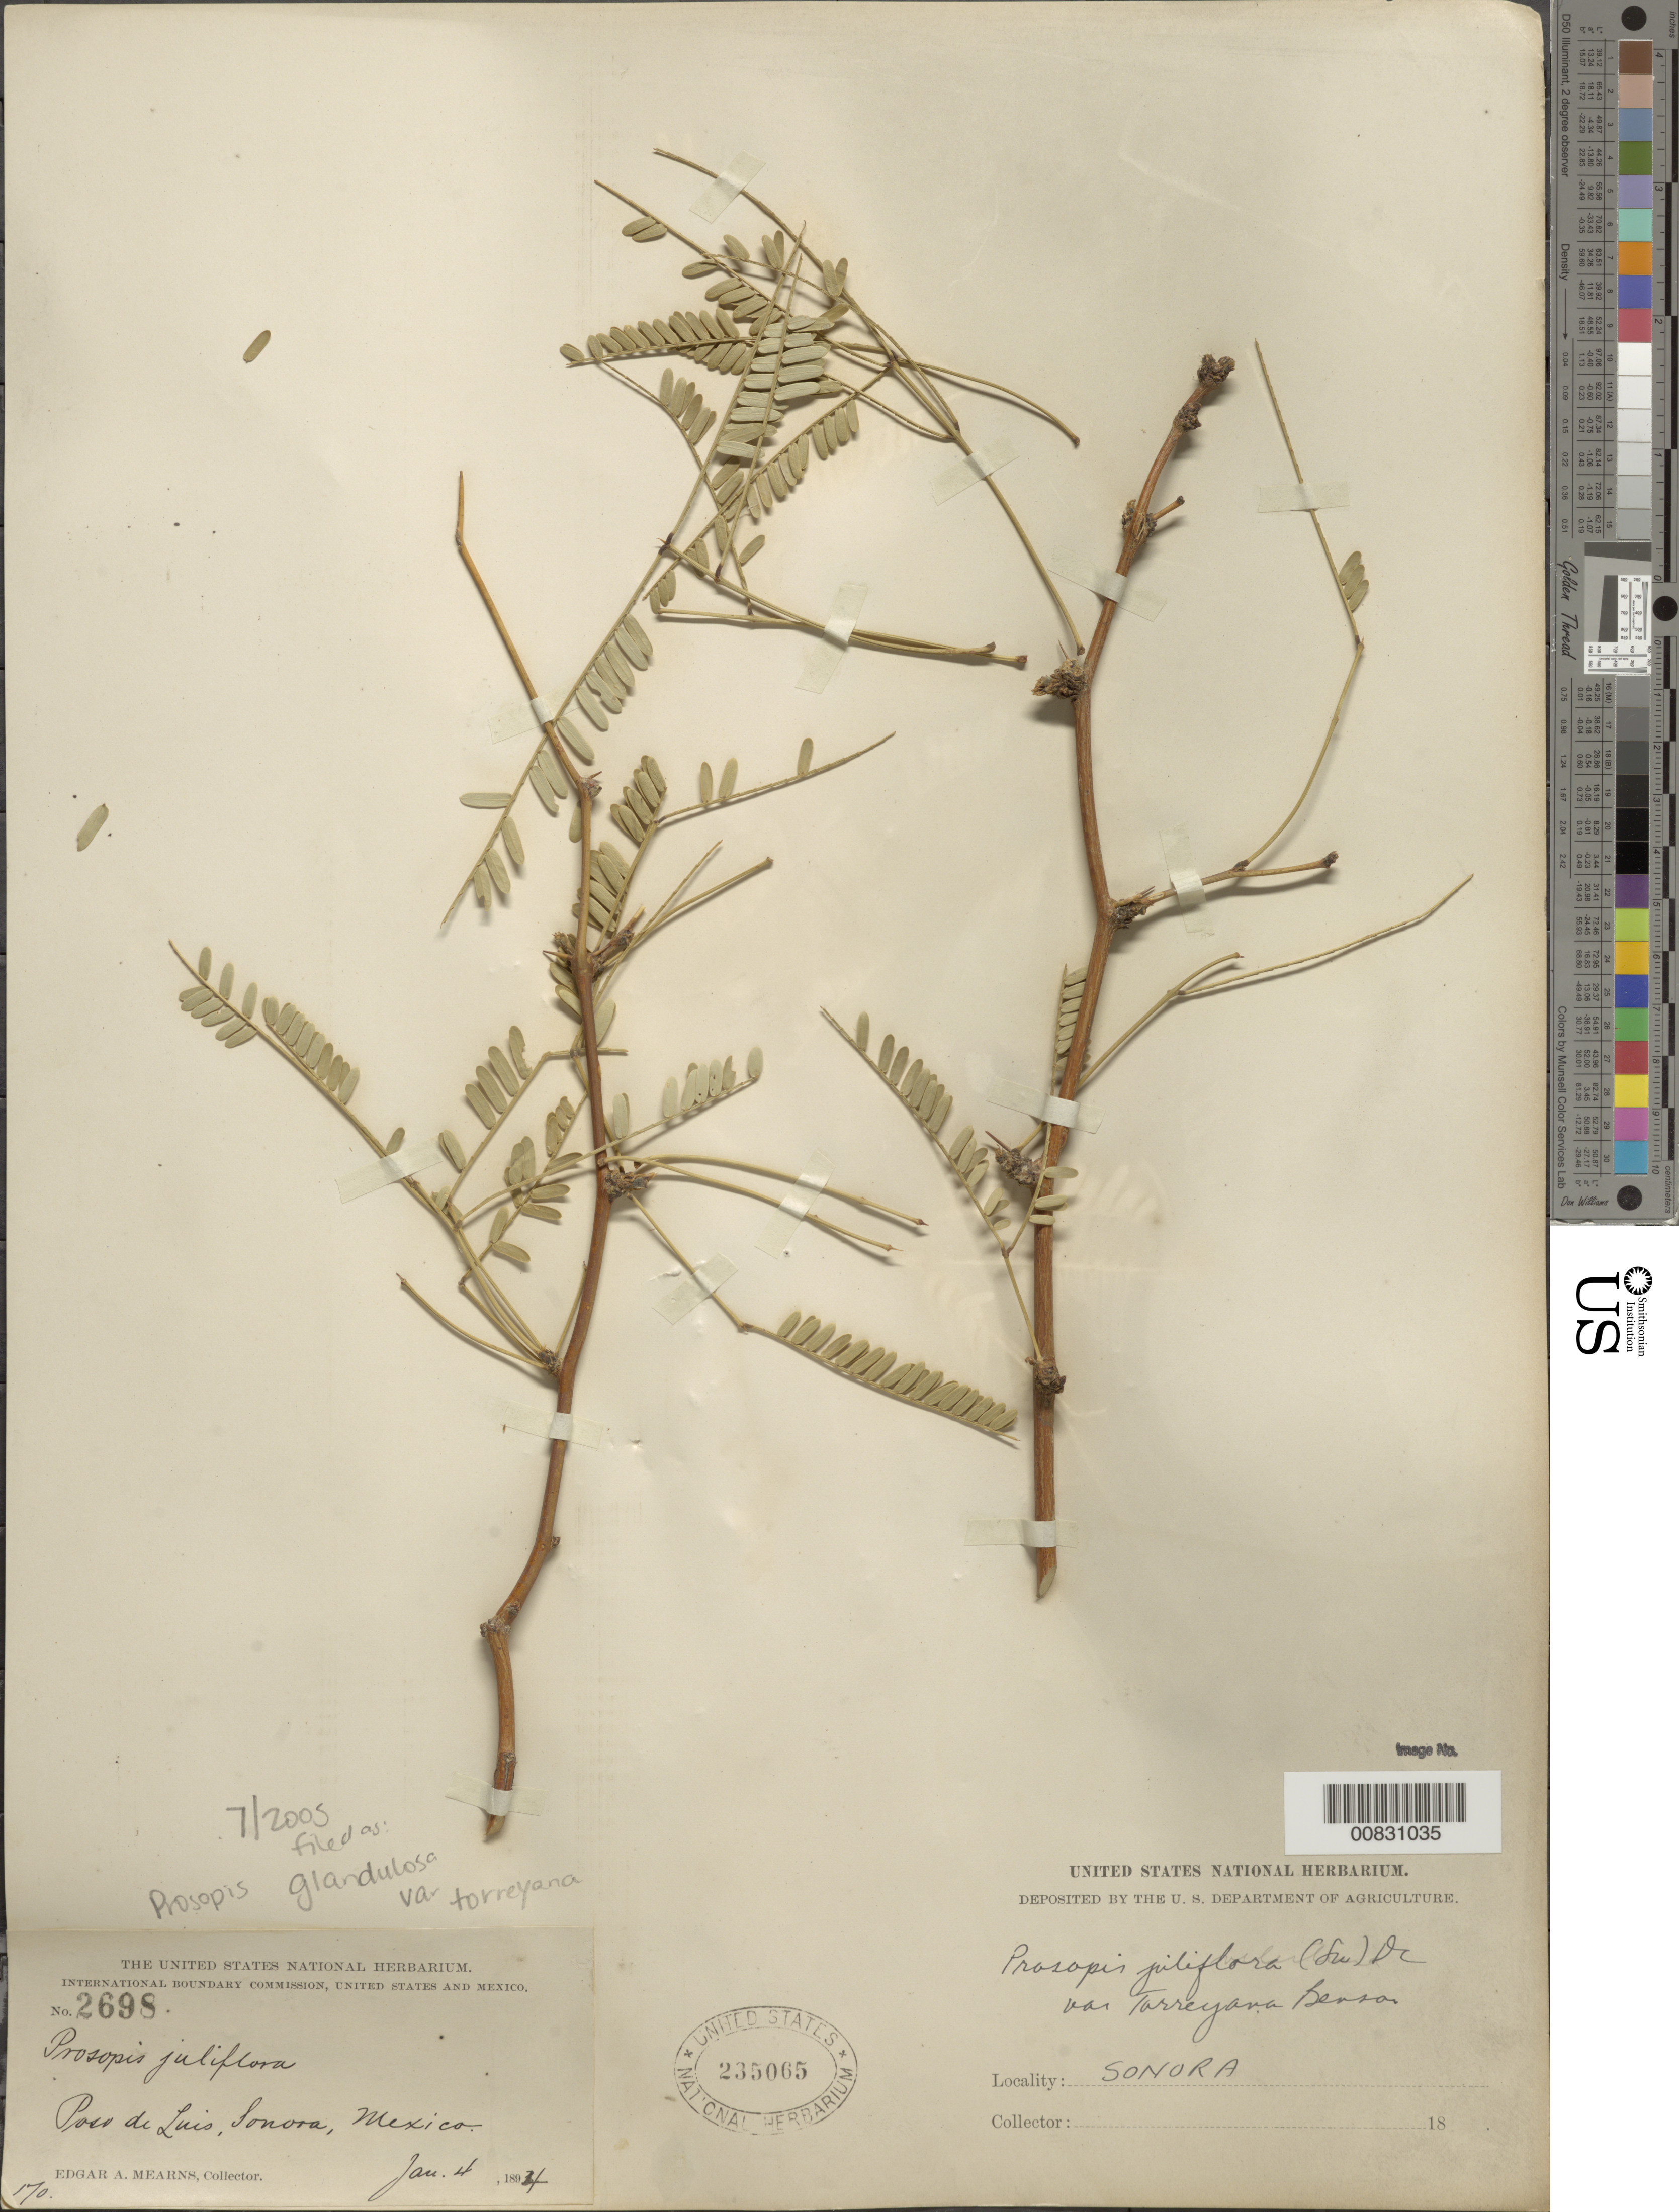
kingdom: Plantae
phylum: Tracheophyta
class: Magnoliopsida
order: Fabales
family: Fabaceae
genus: Neltuma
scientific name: Neltuma odorata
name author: (Torr. & Frém.) C. E. Hughes & G.P. Lewis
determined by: Strong, Mark T., (BOT), Smithsonian Institution - National Museum of Natural History (UNITED STATES)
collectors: E. A. Mearns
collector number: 2698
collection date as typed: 04 Jan 1894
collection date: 1894-01-04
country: Mexico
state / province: Sonora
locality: Pozo de Luis, Sonora.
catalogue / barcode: US 235065